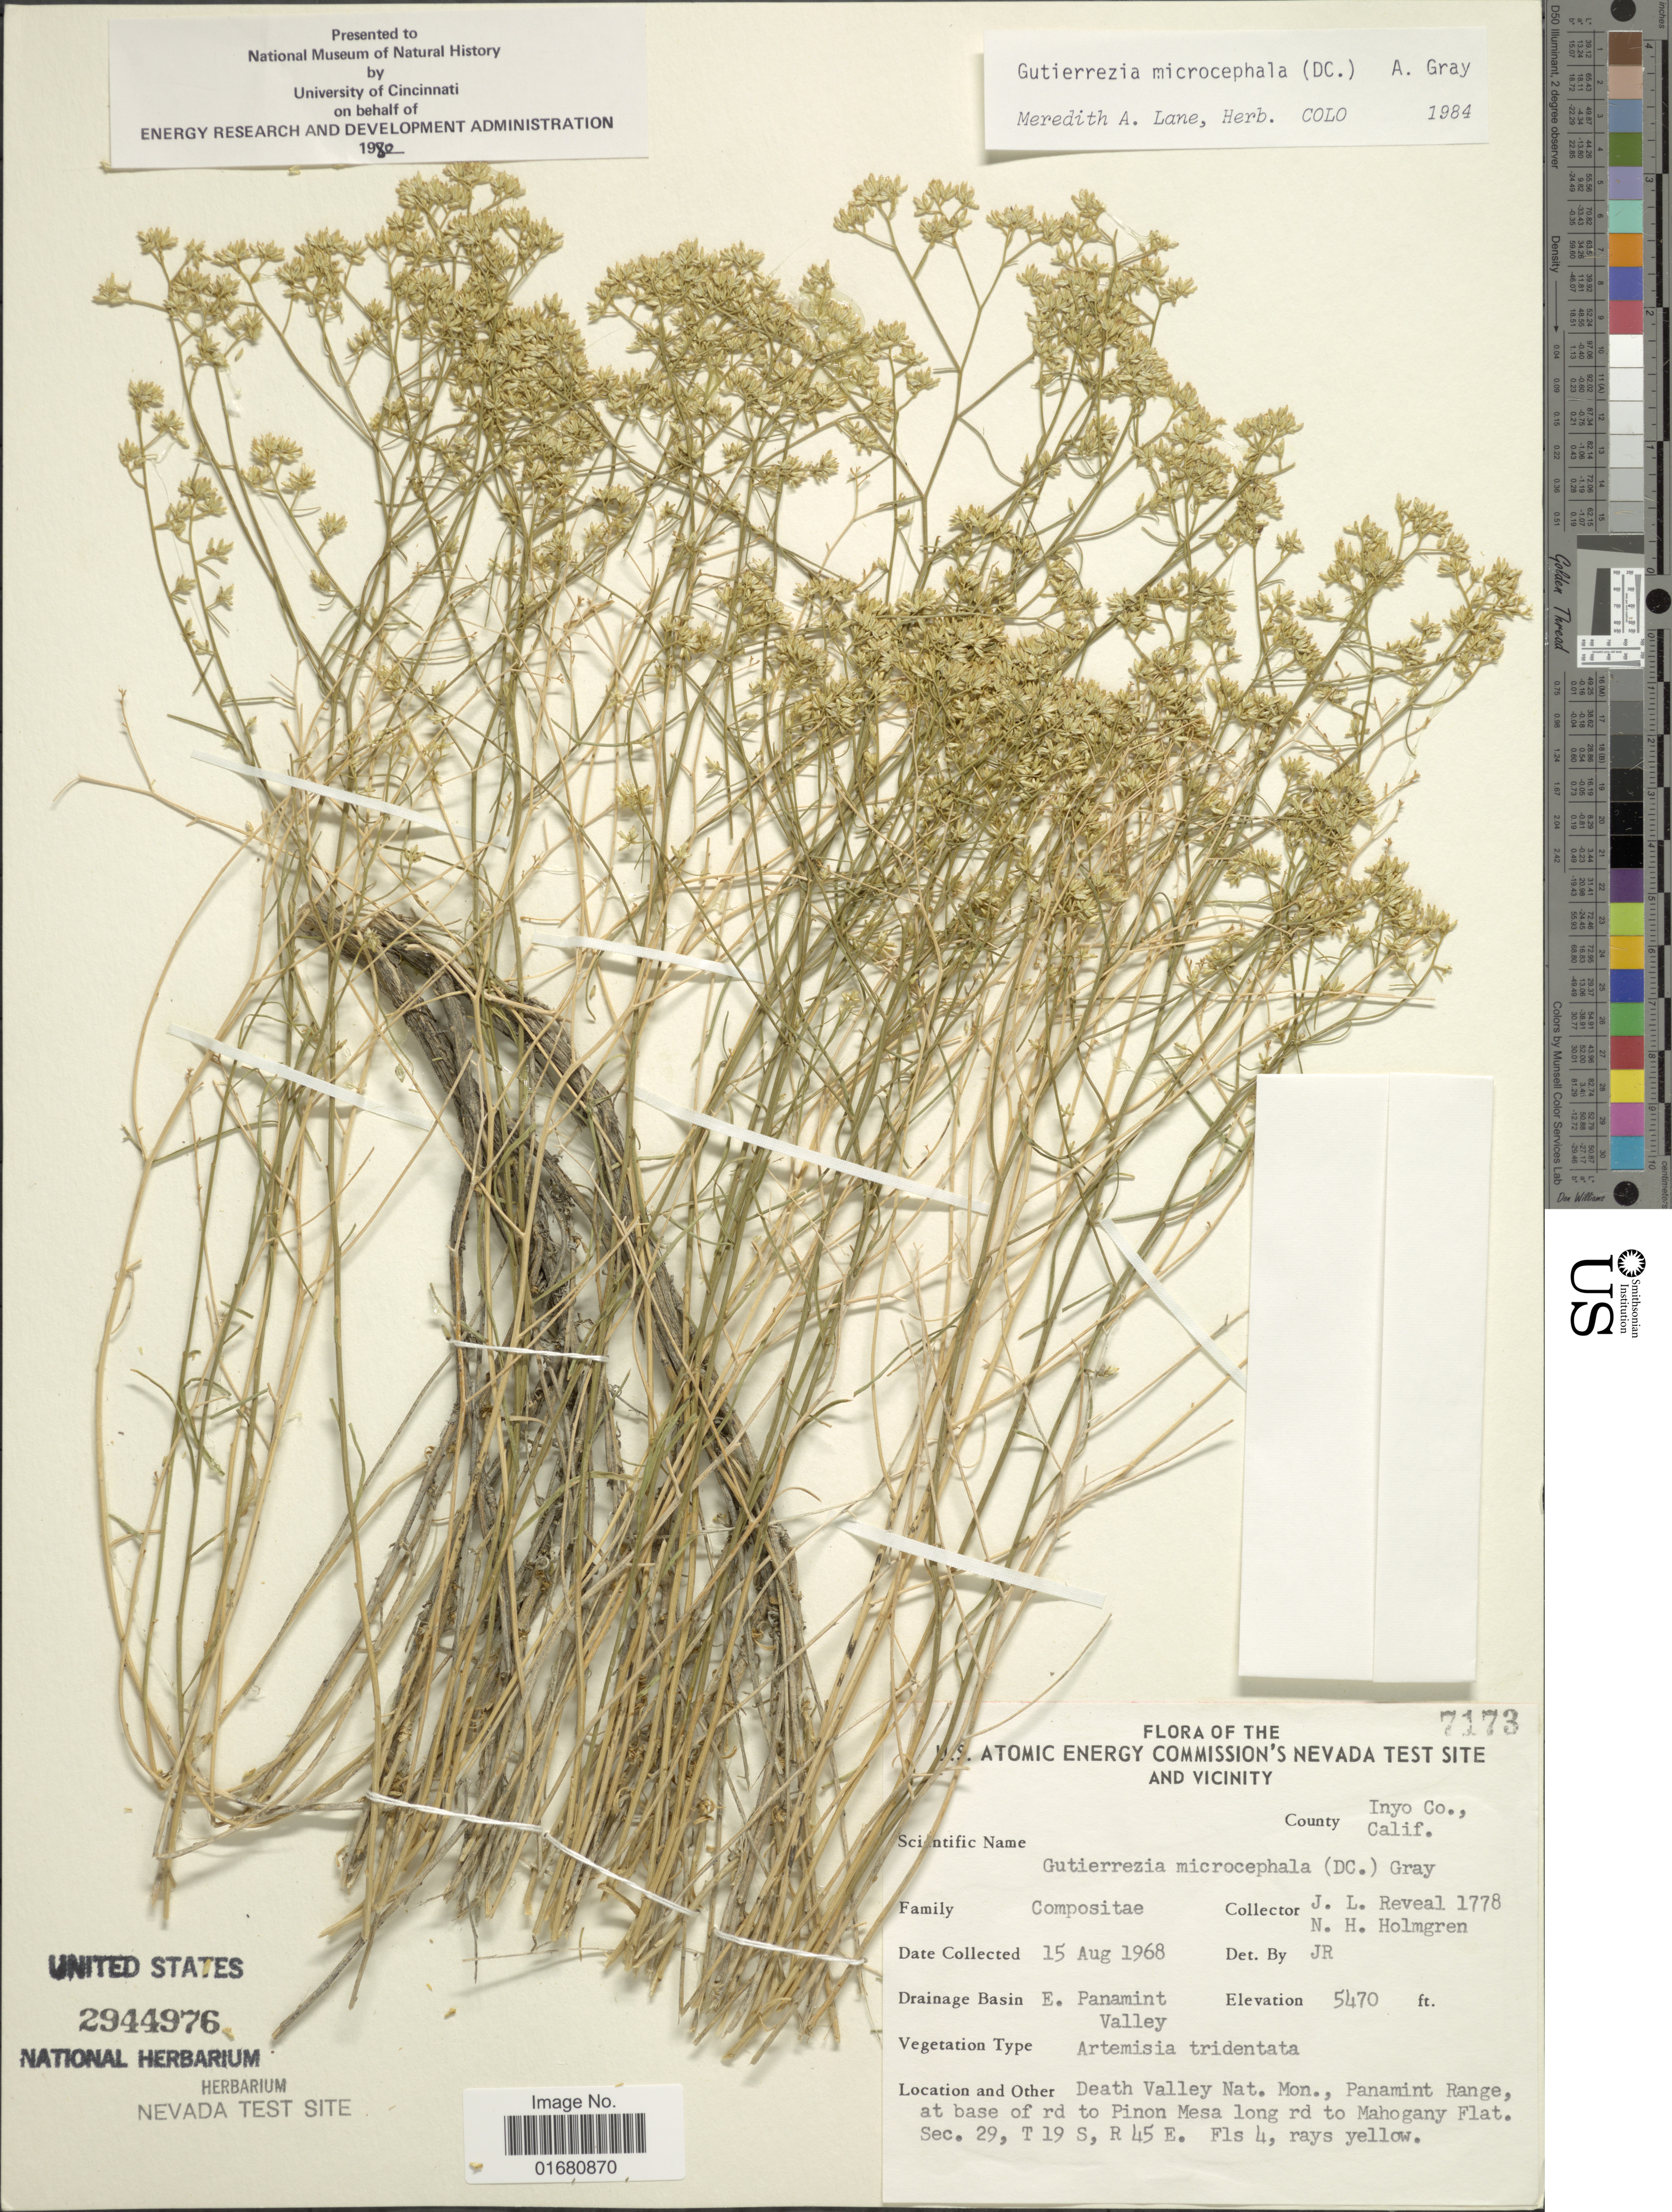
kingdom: Plantae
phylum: Tracheophyta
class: Magnoliopsida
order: Asterales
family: Asteraceae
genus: Gutierrezia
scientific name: Gutierrezia microcephala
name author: (DC.) A. Gray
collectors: J. L. Reveal & N. H. Holmgren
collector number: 1778/7173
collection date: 1968-08-15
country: United States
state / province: California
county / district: Inyo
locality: U.S. Atomic Energy Commission's Nevada Test Site and Vicinity. Inyo Co., Calif. Drainage Basin: E. Panamint Valley. Death Valley Nat. Mon., Panamint Range, at base of rd to Pinon Mesa long rd to Mahogany Flat., Sec 29, T 19 S, R 45 E.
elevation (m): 1667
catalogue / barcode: US 2944976